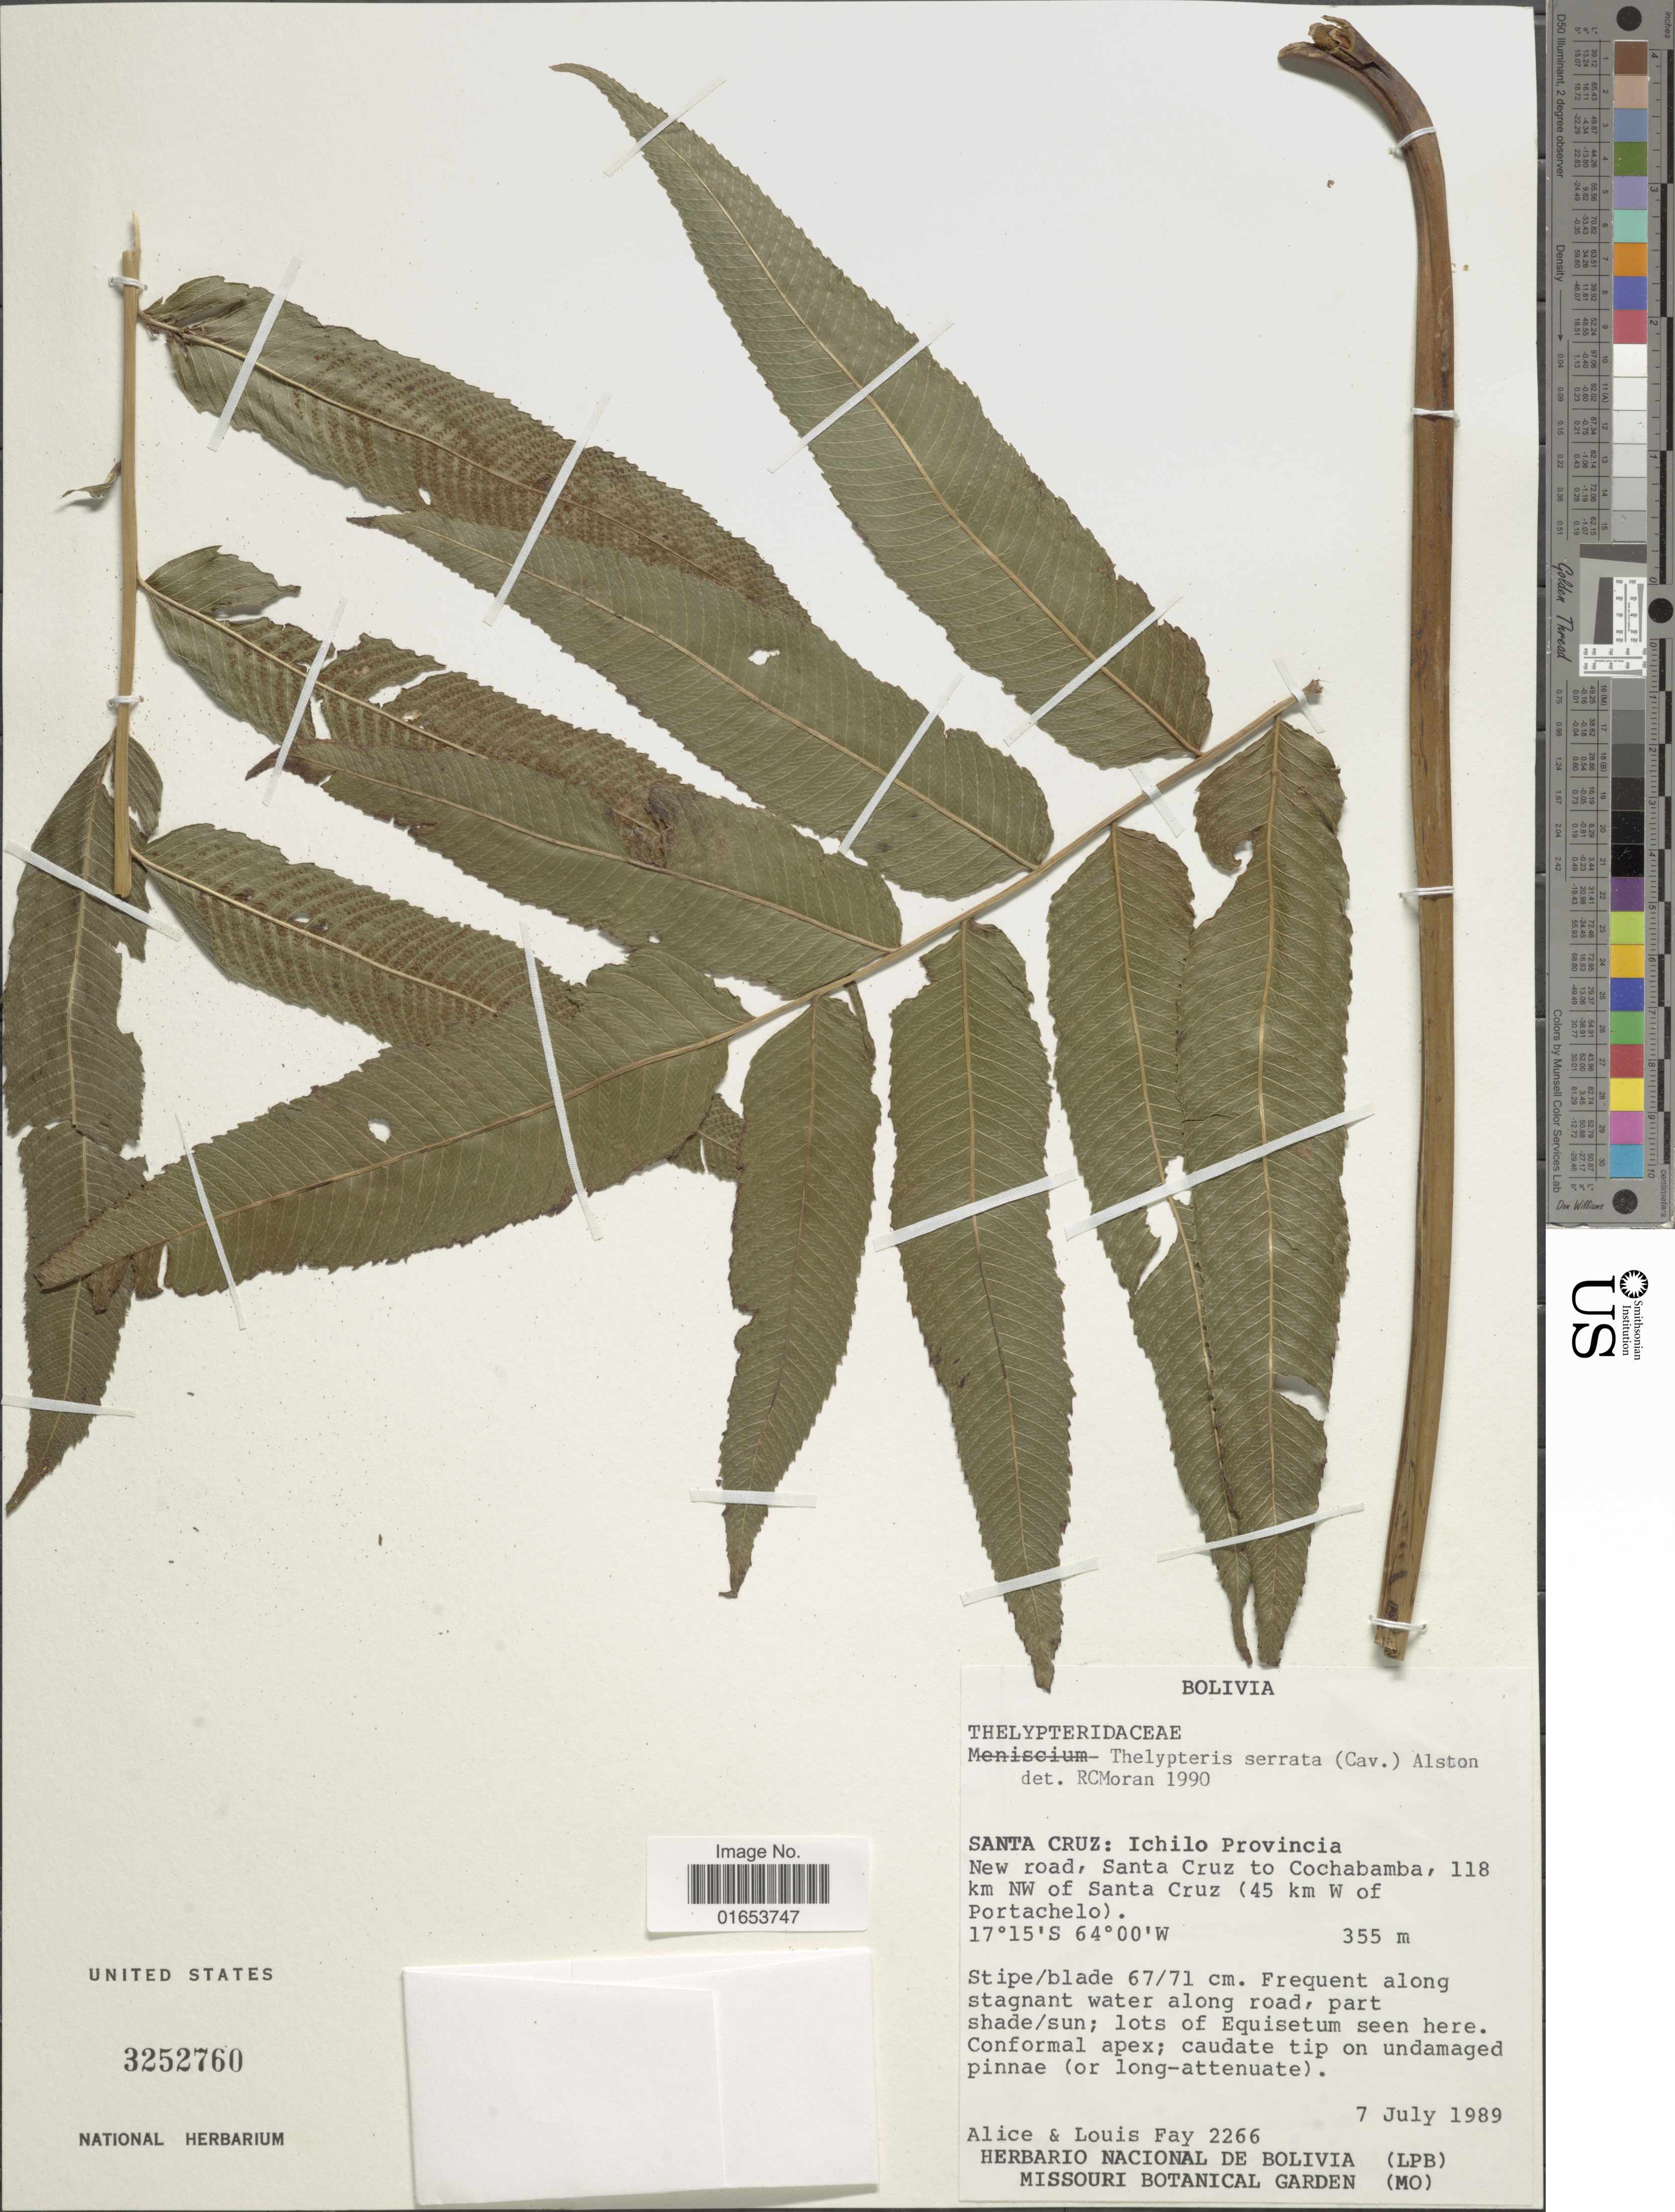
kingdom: Plantae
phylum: Tracheophyta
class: Polypodiopsida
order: Polypodiales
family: Thelypteridaceae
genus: Meniscium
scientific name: Meniscium serratum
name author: Cav.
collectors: A. Fay & L. Fay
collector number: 2266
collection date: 1989-07-07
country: Bolivia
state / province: Santa Cruz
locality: Ichilo Province. New road, Santa Cruz to Cochabamba, 118 km NW of Santa Cruz (45 km W of Portachelo)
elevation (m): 355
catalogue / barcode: US 3252760